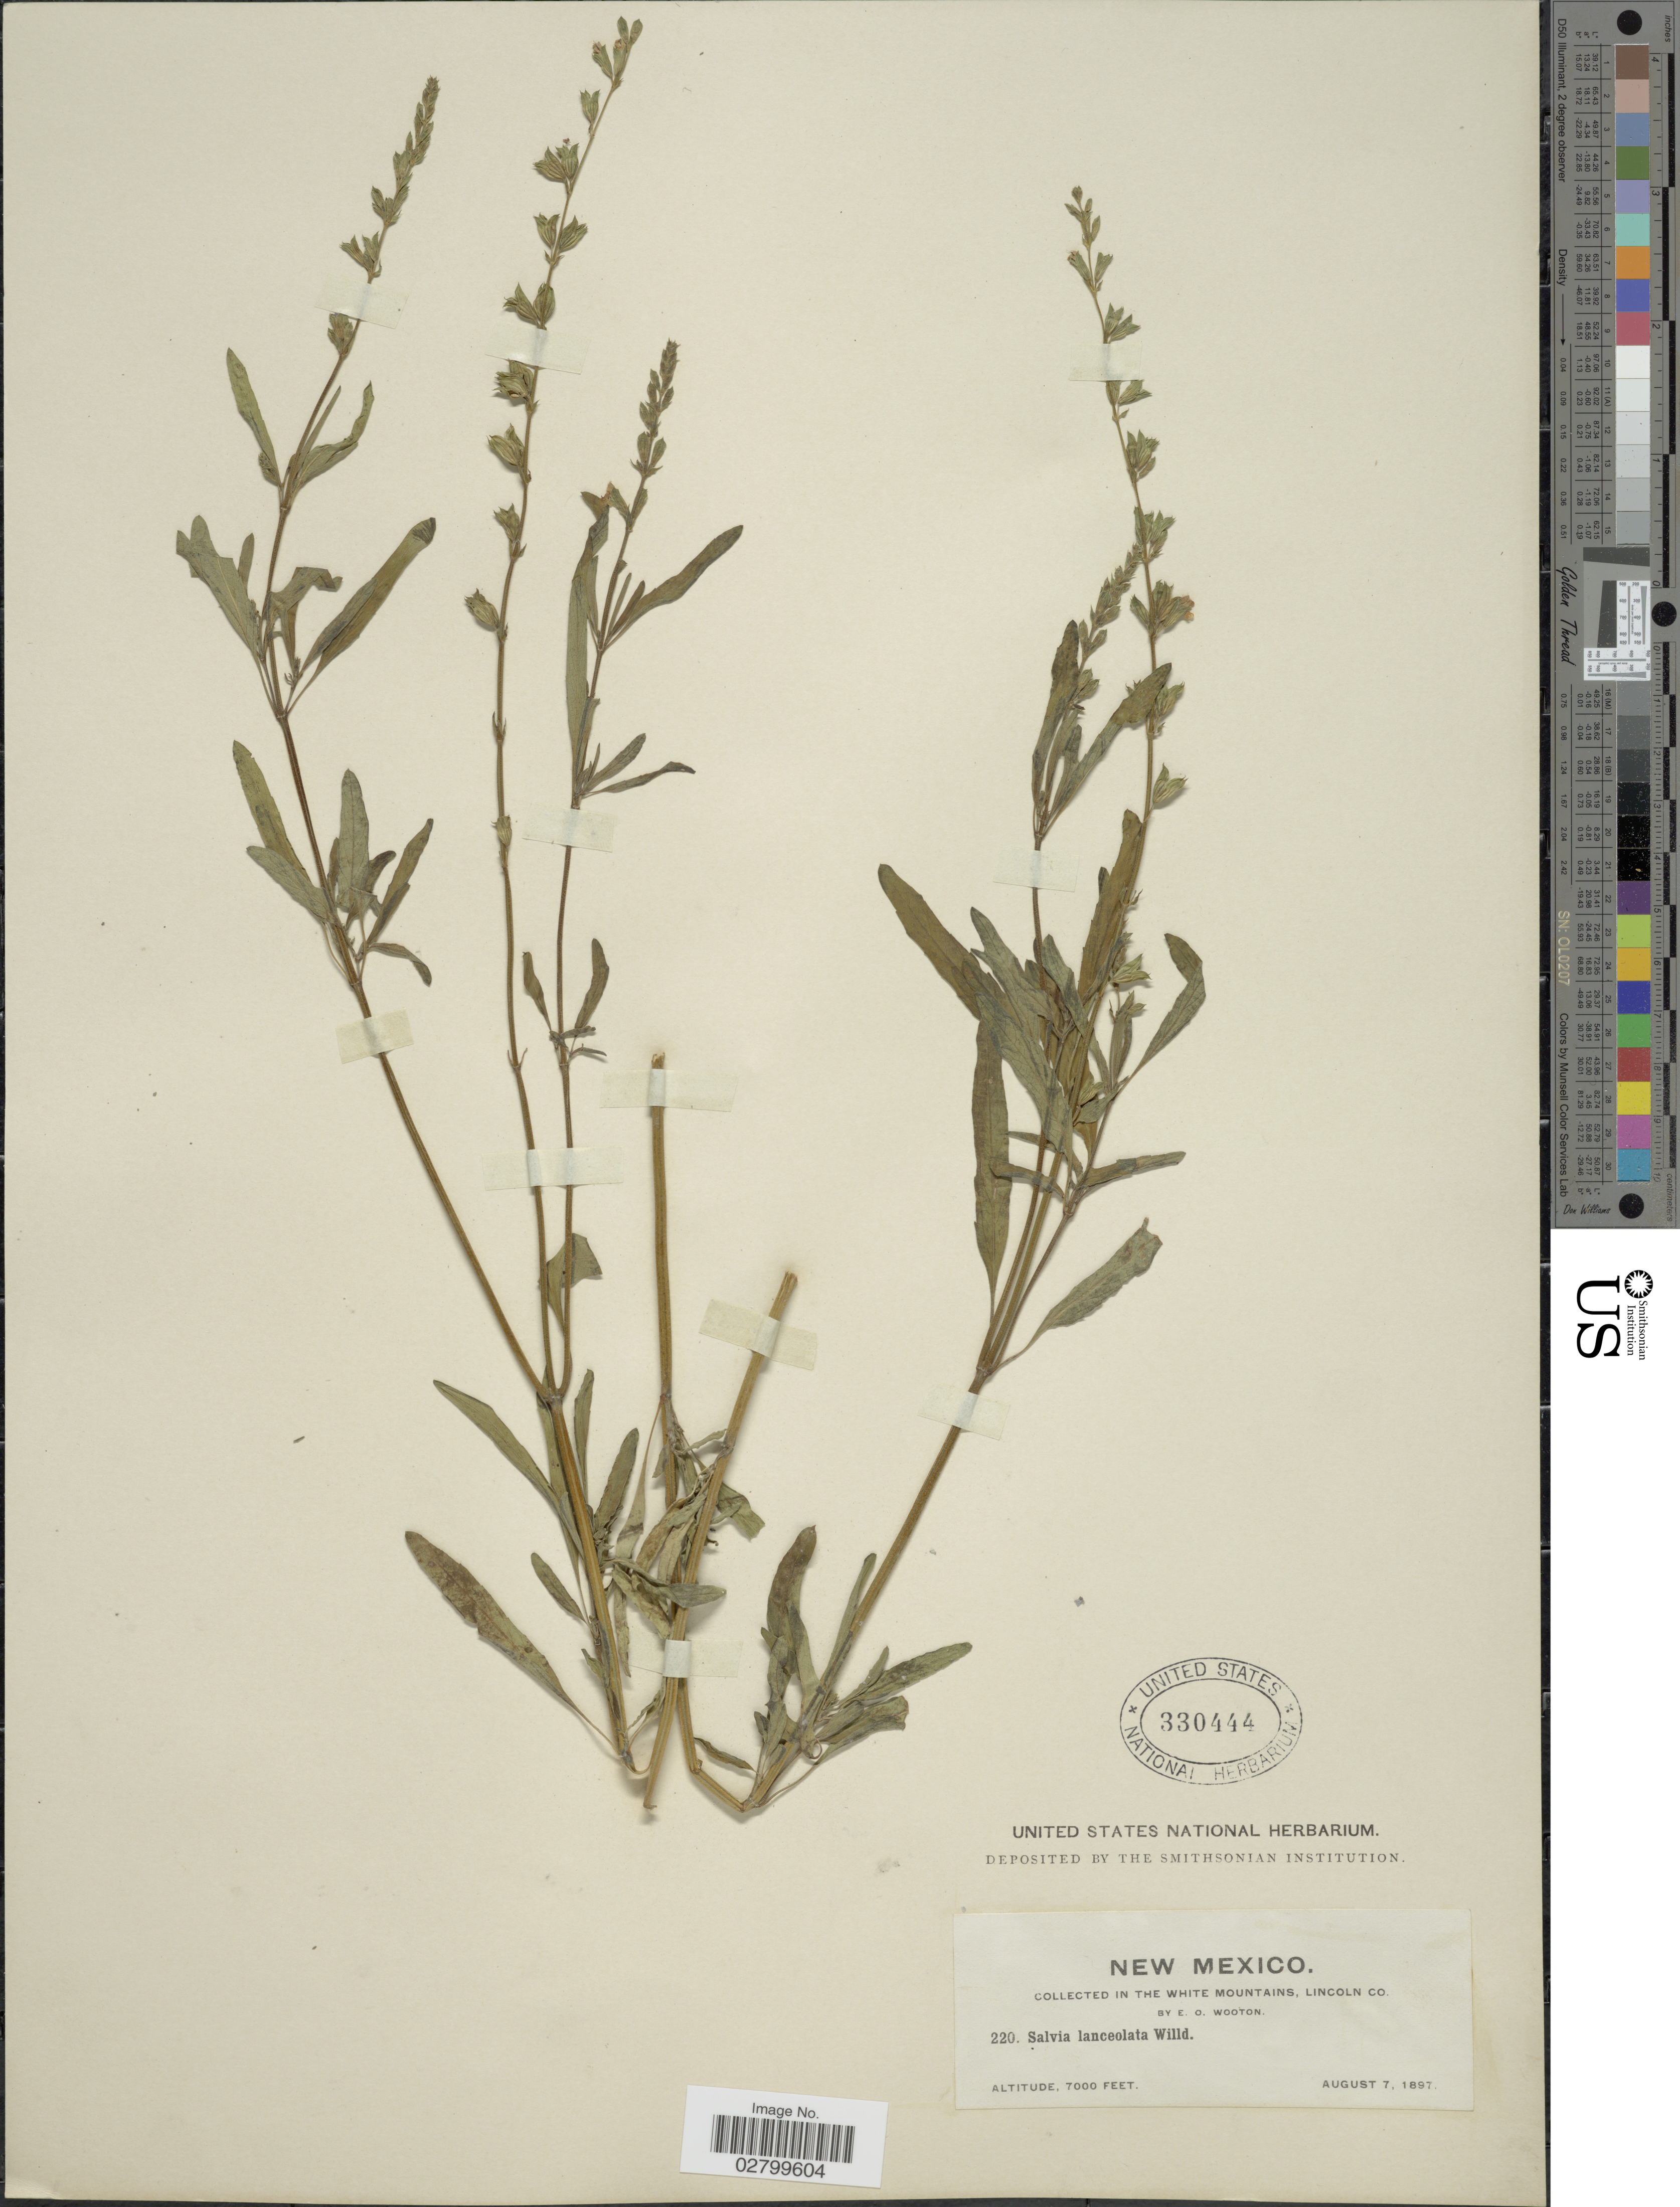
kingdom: Plantae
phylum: Tracheophyta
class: Magnoliopsida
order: Lamiales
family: Lamiaceae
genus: Salvia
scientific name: Salvia lanceolata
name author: Brouss.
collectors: E. O. Wooton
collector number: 220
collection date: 1897-08-07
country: United States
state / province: New Mexico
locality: In the White Mountains, Lincoln Co.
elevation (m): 2134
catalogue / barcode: US 330444